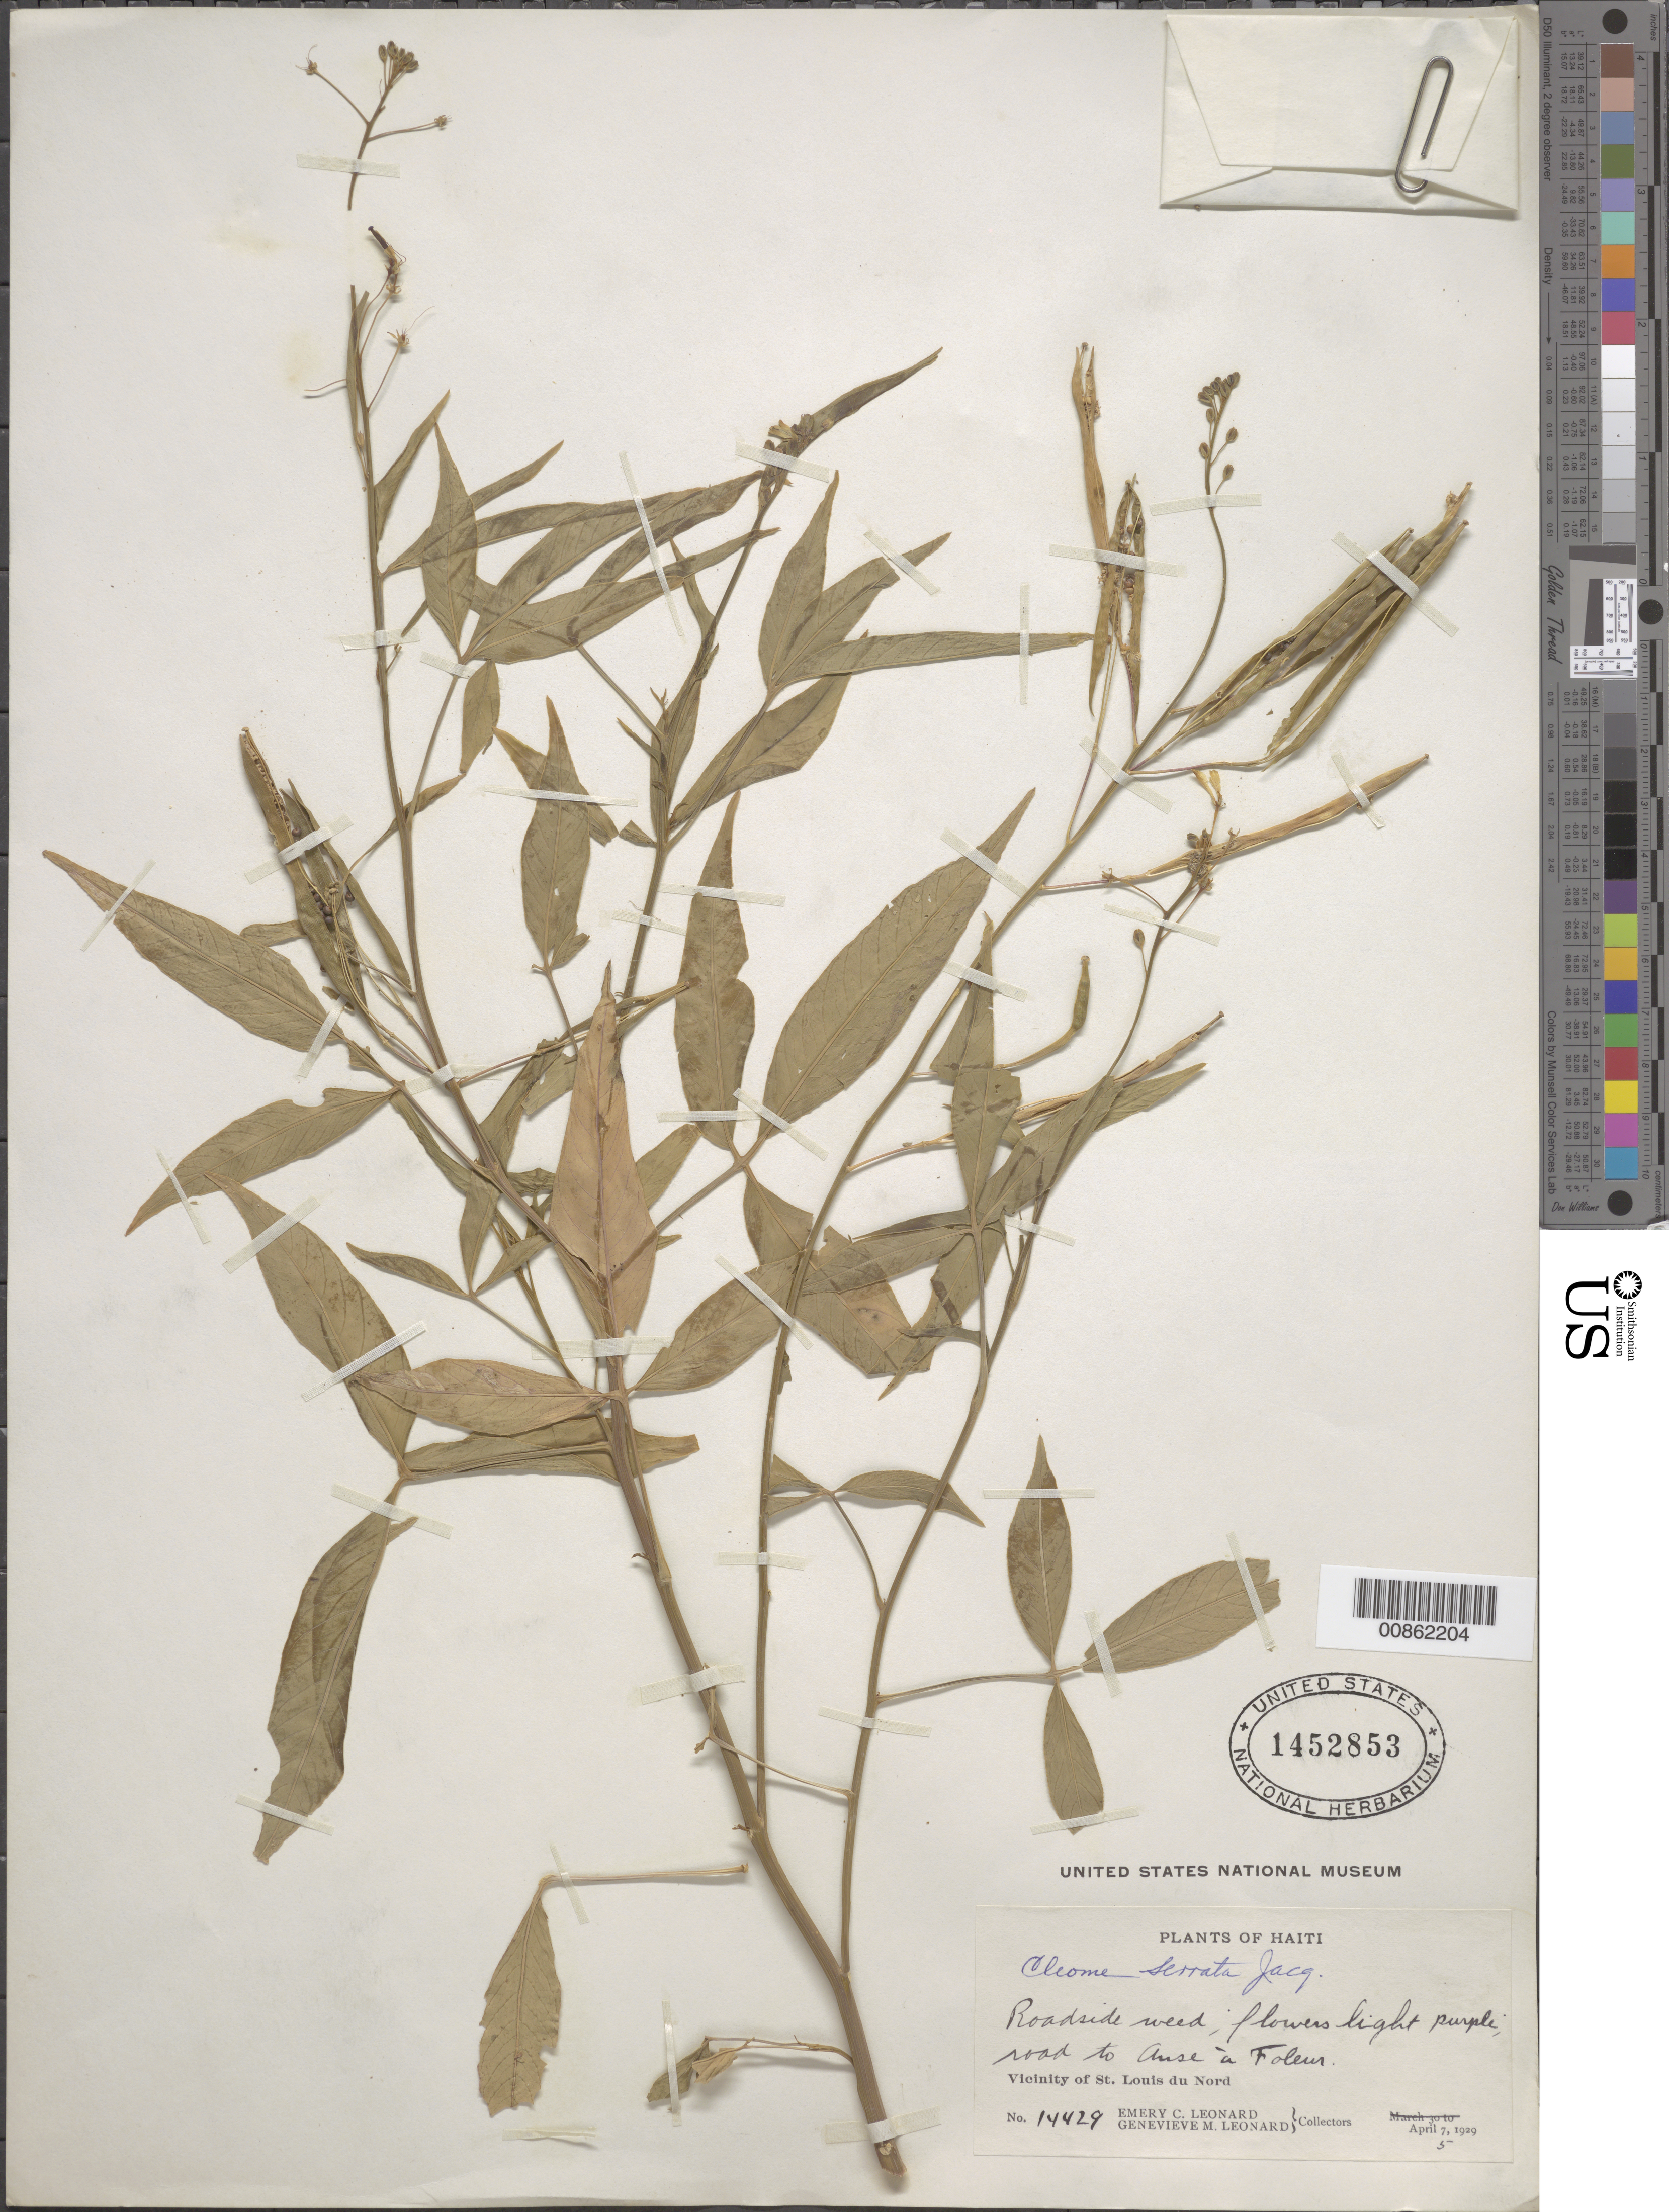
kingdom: Plantae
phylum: Tracheophyta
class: Magnoliopsida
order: Brassicales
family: Cleomaceae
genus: Cleoserrata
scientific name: Cleoserrata serrata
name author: (Jacq.) Iltis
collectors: E. C. Leonard & G. M. Leonard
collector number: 14429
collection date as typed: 05 Apr 1929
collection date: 1929-04-05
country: Haiti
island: Hispaniola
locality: Vicinity of St. Louis du Nord. Road to Anse à Foleur.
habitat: Roadside.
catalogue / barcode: US 1452853